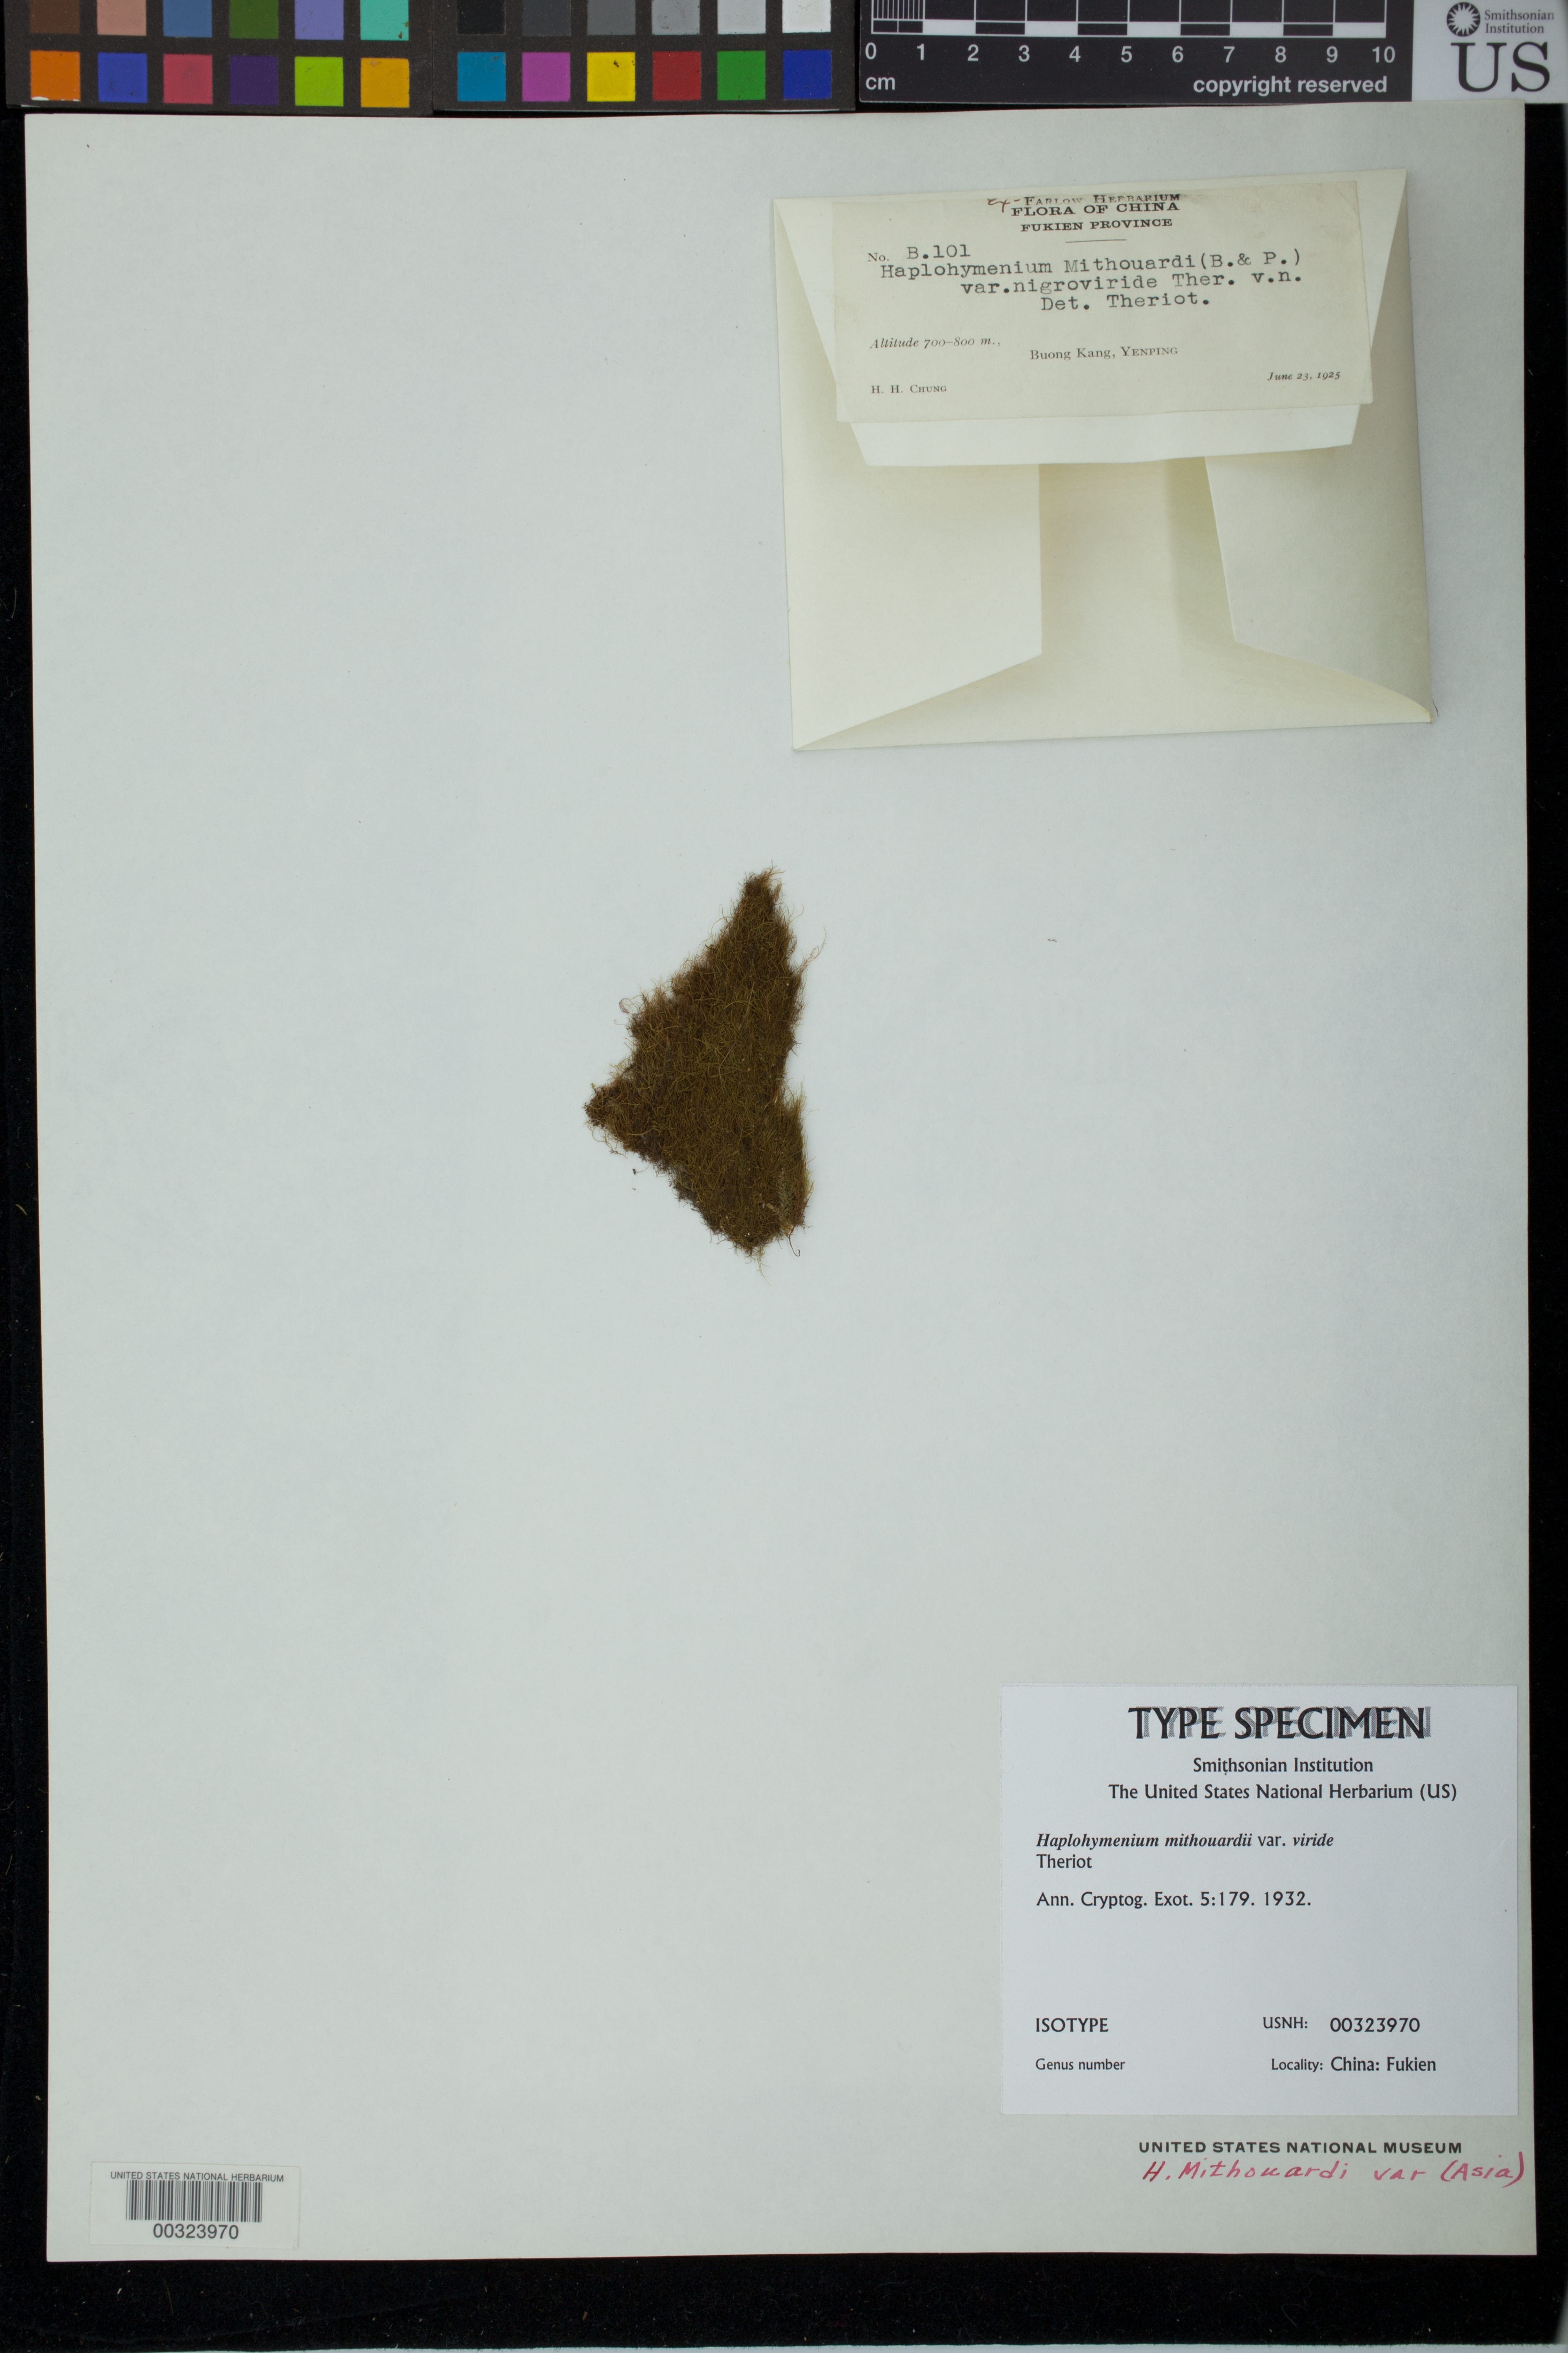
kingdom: Plantae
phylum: Bryophyta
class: Bryopsida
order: Hypnales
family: Thuidiaceae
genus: Haplohymenium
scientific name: Haplohymenium mithouardii var. viride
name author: Thér.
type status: Isotype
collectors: H. Chung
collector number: B 101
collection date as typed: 23 Jun 1925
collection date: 1925-06-23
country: China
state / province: Fujian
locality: Buong Kang, Yenping.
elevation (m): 700